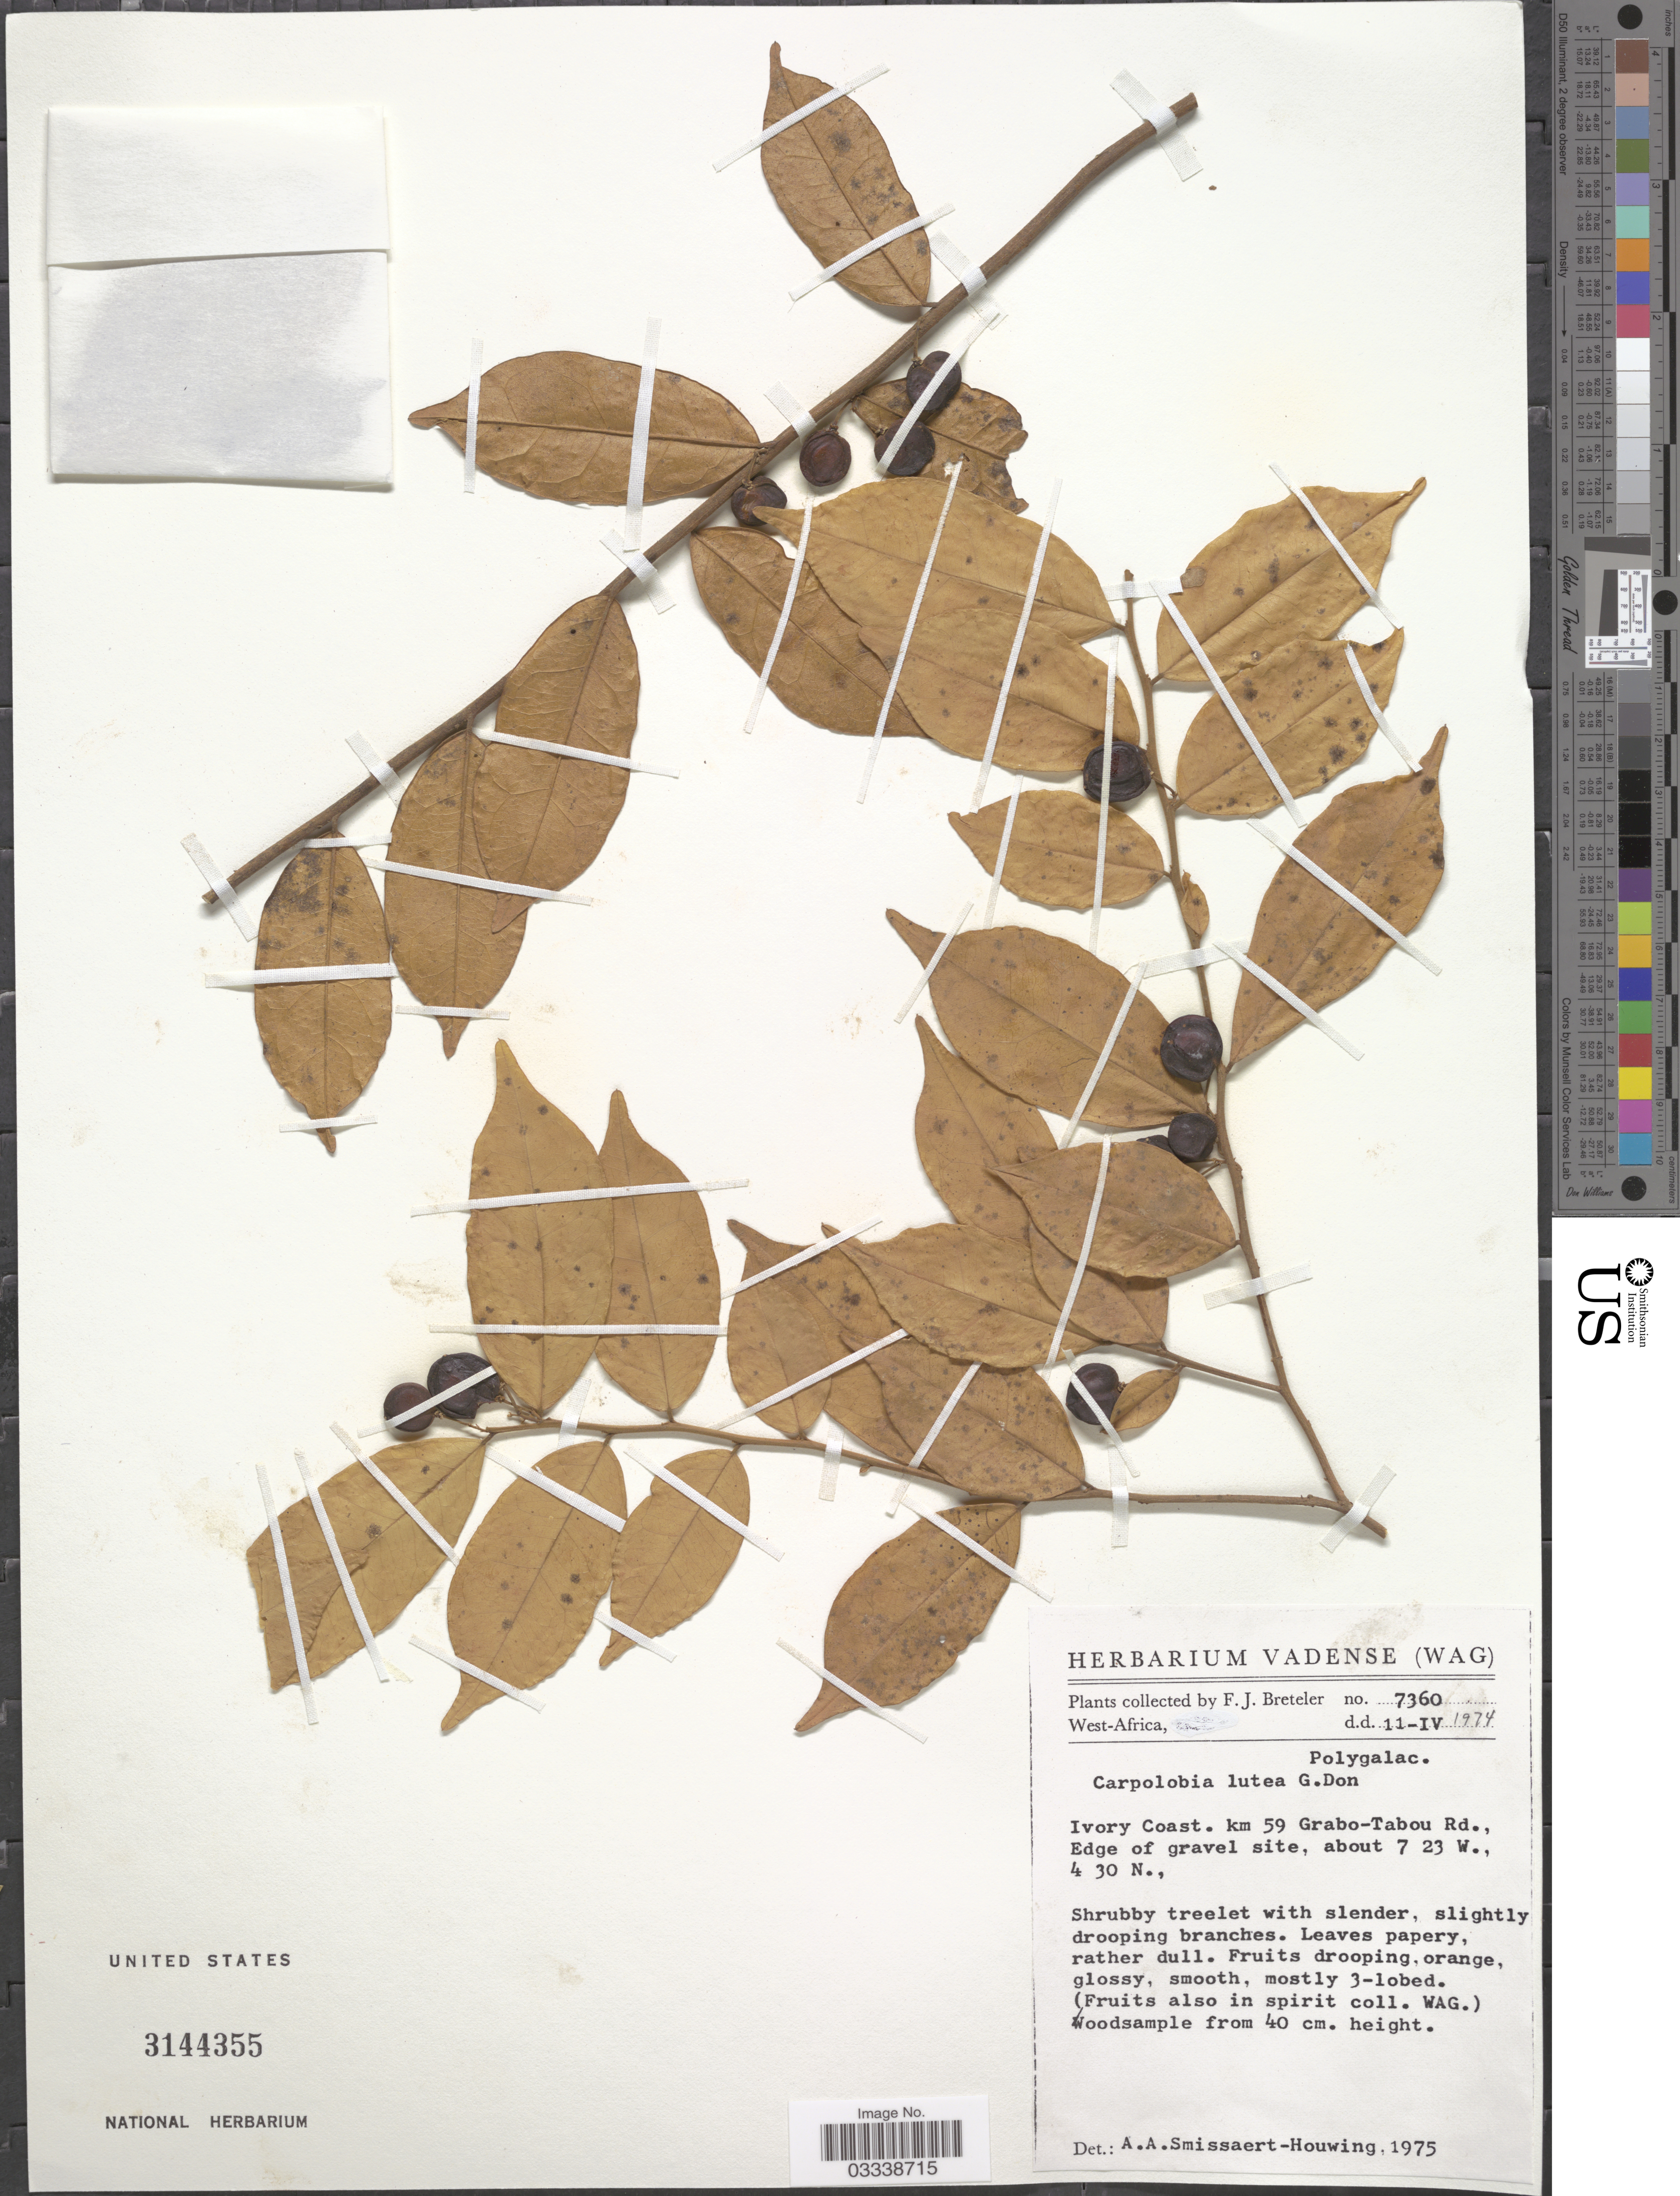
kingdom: Plantae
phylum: Tracheophyta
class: Magnoliopsida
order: Fabales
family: Polygalaceae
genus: Carpolobia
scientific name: Carpolobia lutea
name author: G. Don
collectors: F. J. Breteler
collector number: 7360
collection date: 1974-04-11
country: Ivory Coast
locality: Km 59 Grabo-Tabou Rd., Edge of gravel site.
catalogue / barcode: US 3144355